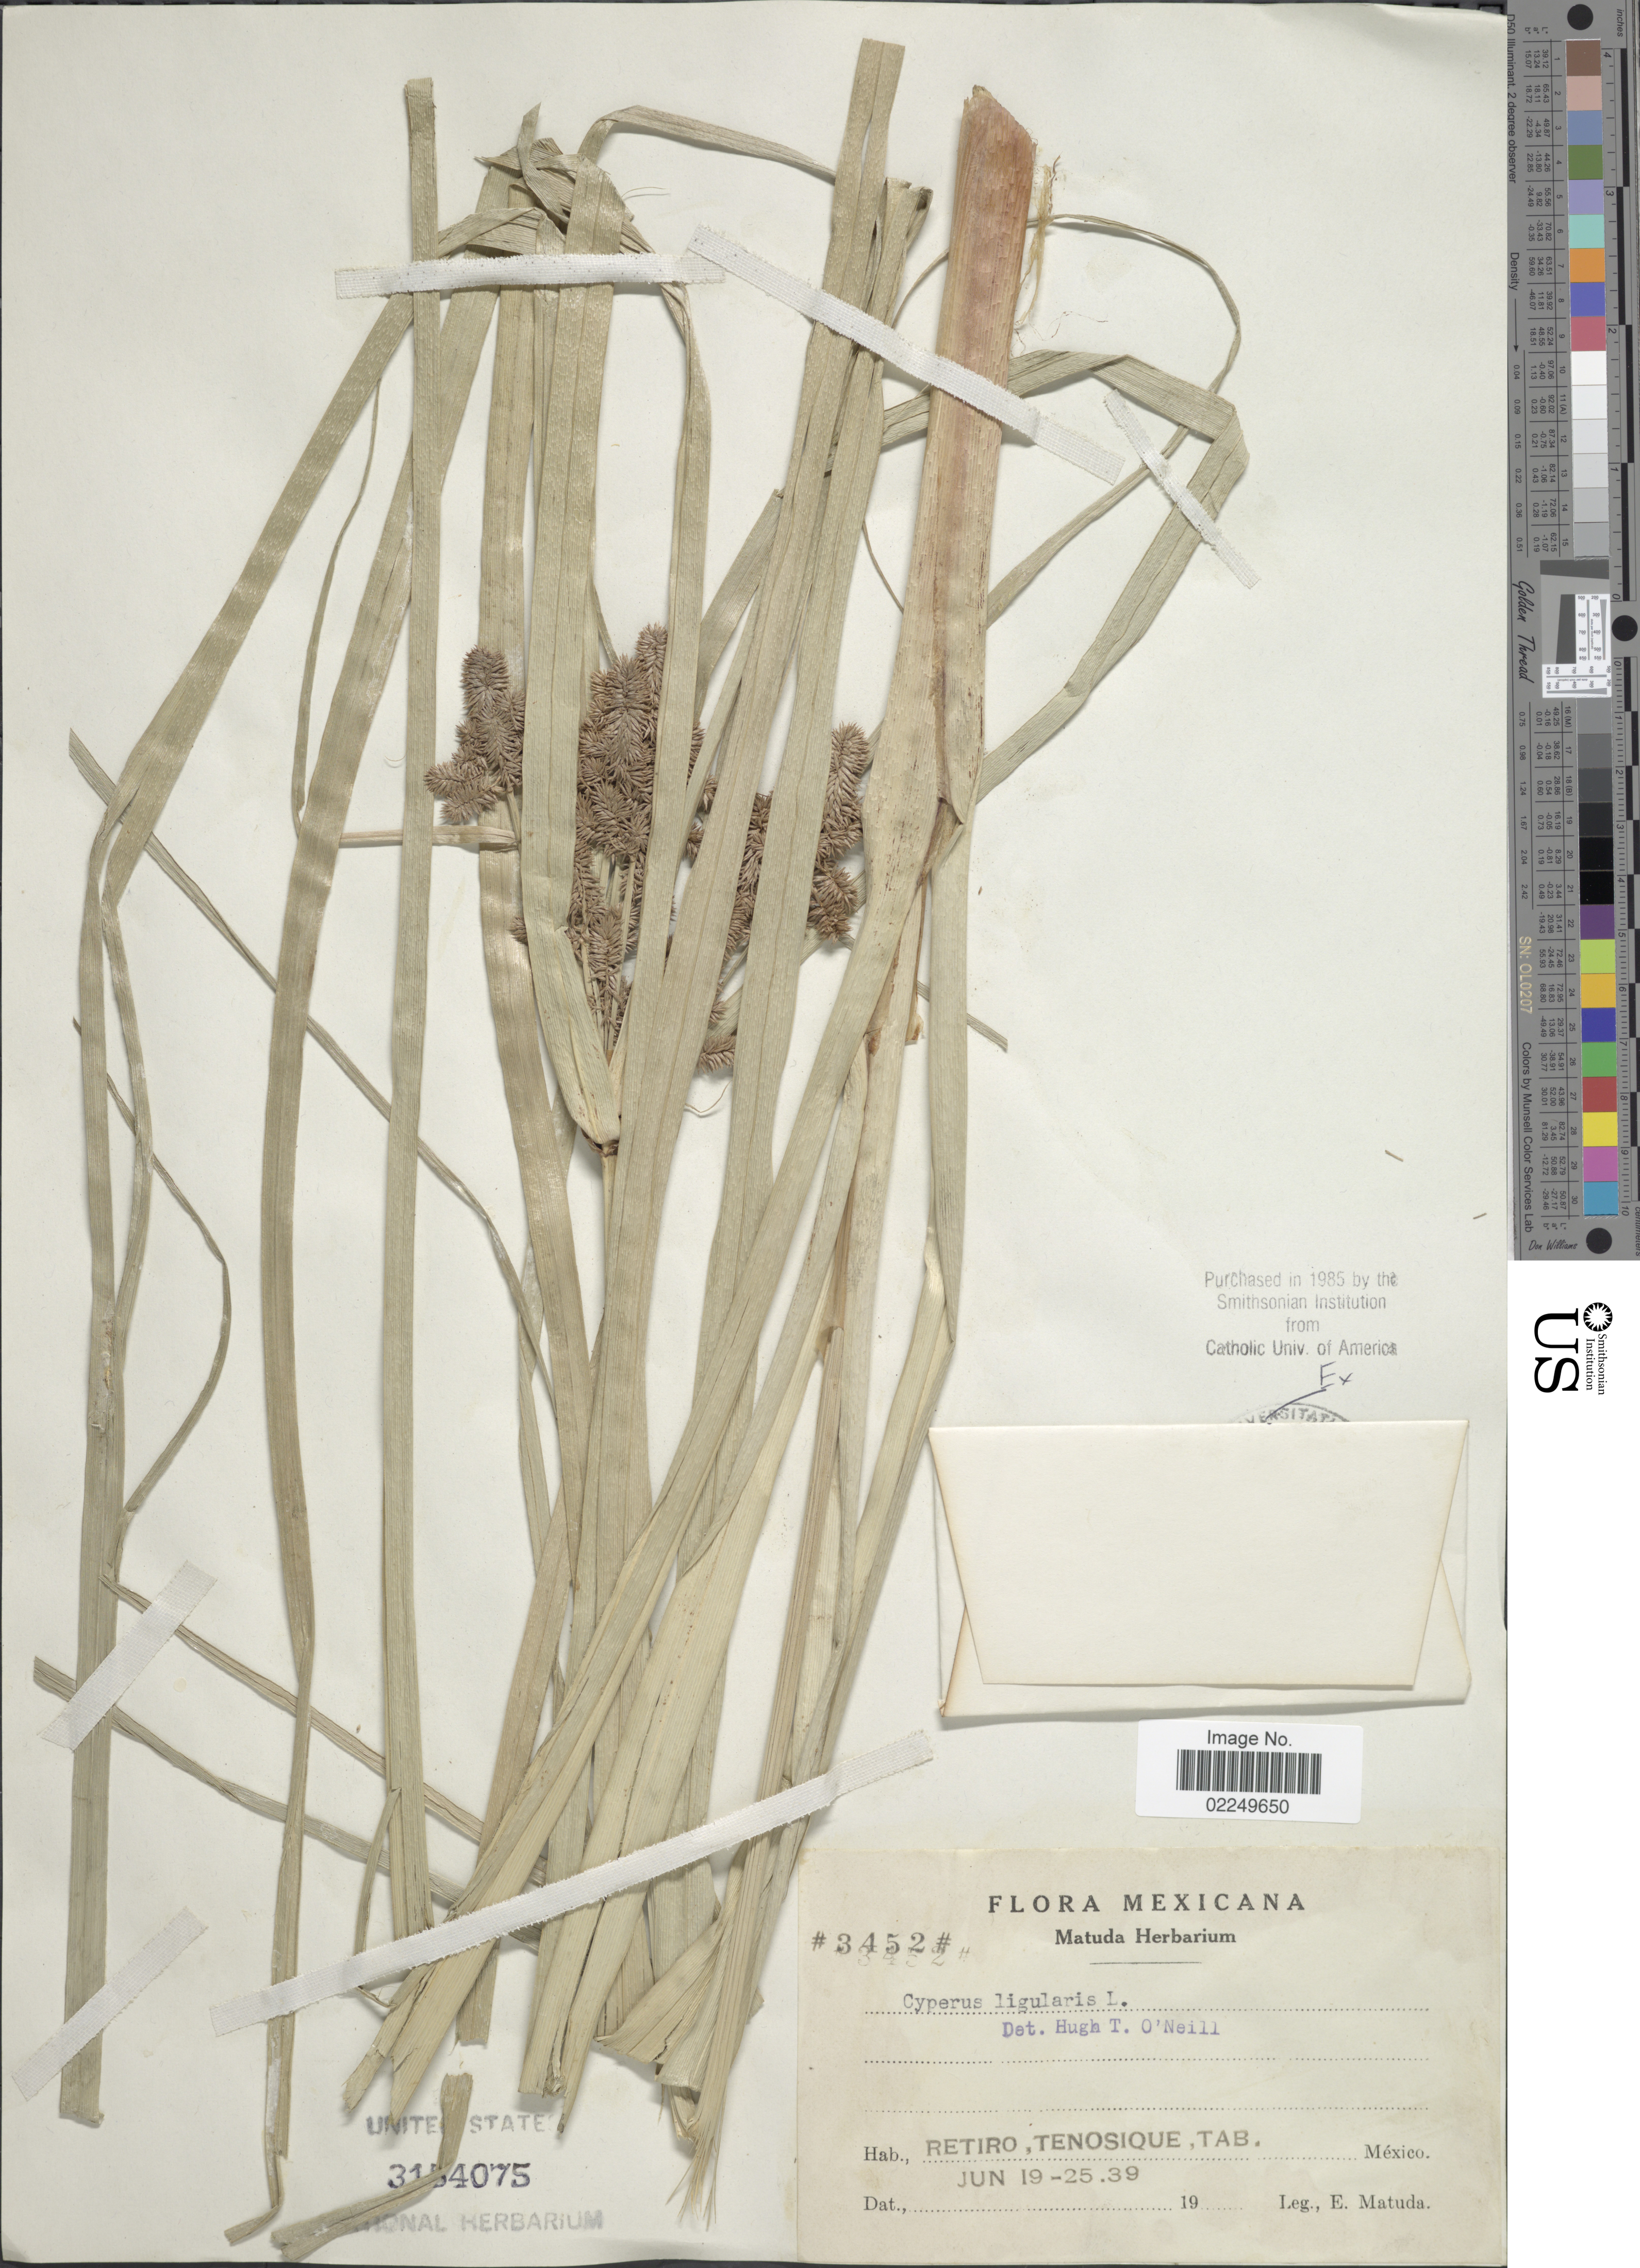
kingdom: Plantae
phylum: Tracheophyta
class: Liliopsida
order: Poales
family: Cyperaceae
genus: Cyperus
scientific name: Cyperus ligularis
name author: L.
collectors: E. Matuda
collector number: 3452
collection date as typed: Transcribed d/m/y: 19/6/39 to 25/6/39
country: Mexico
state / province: Tabasco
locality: Retiro, Tenosique, Tab., Mexico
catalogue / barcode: US 3154075